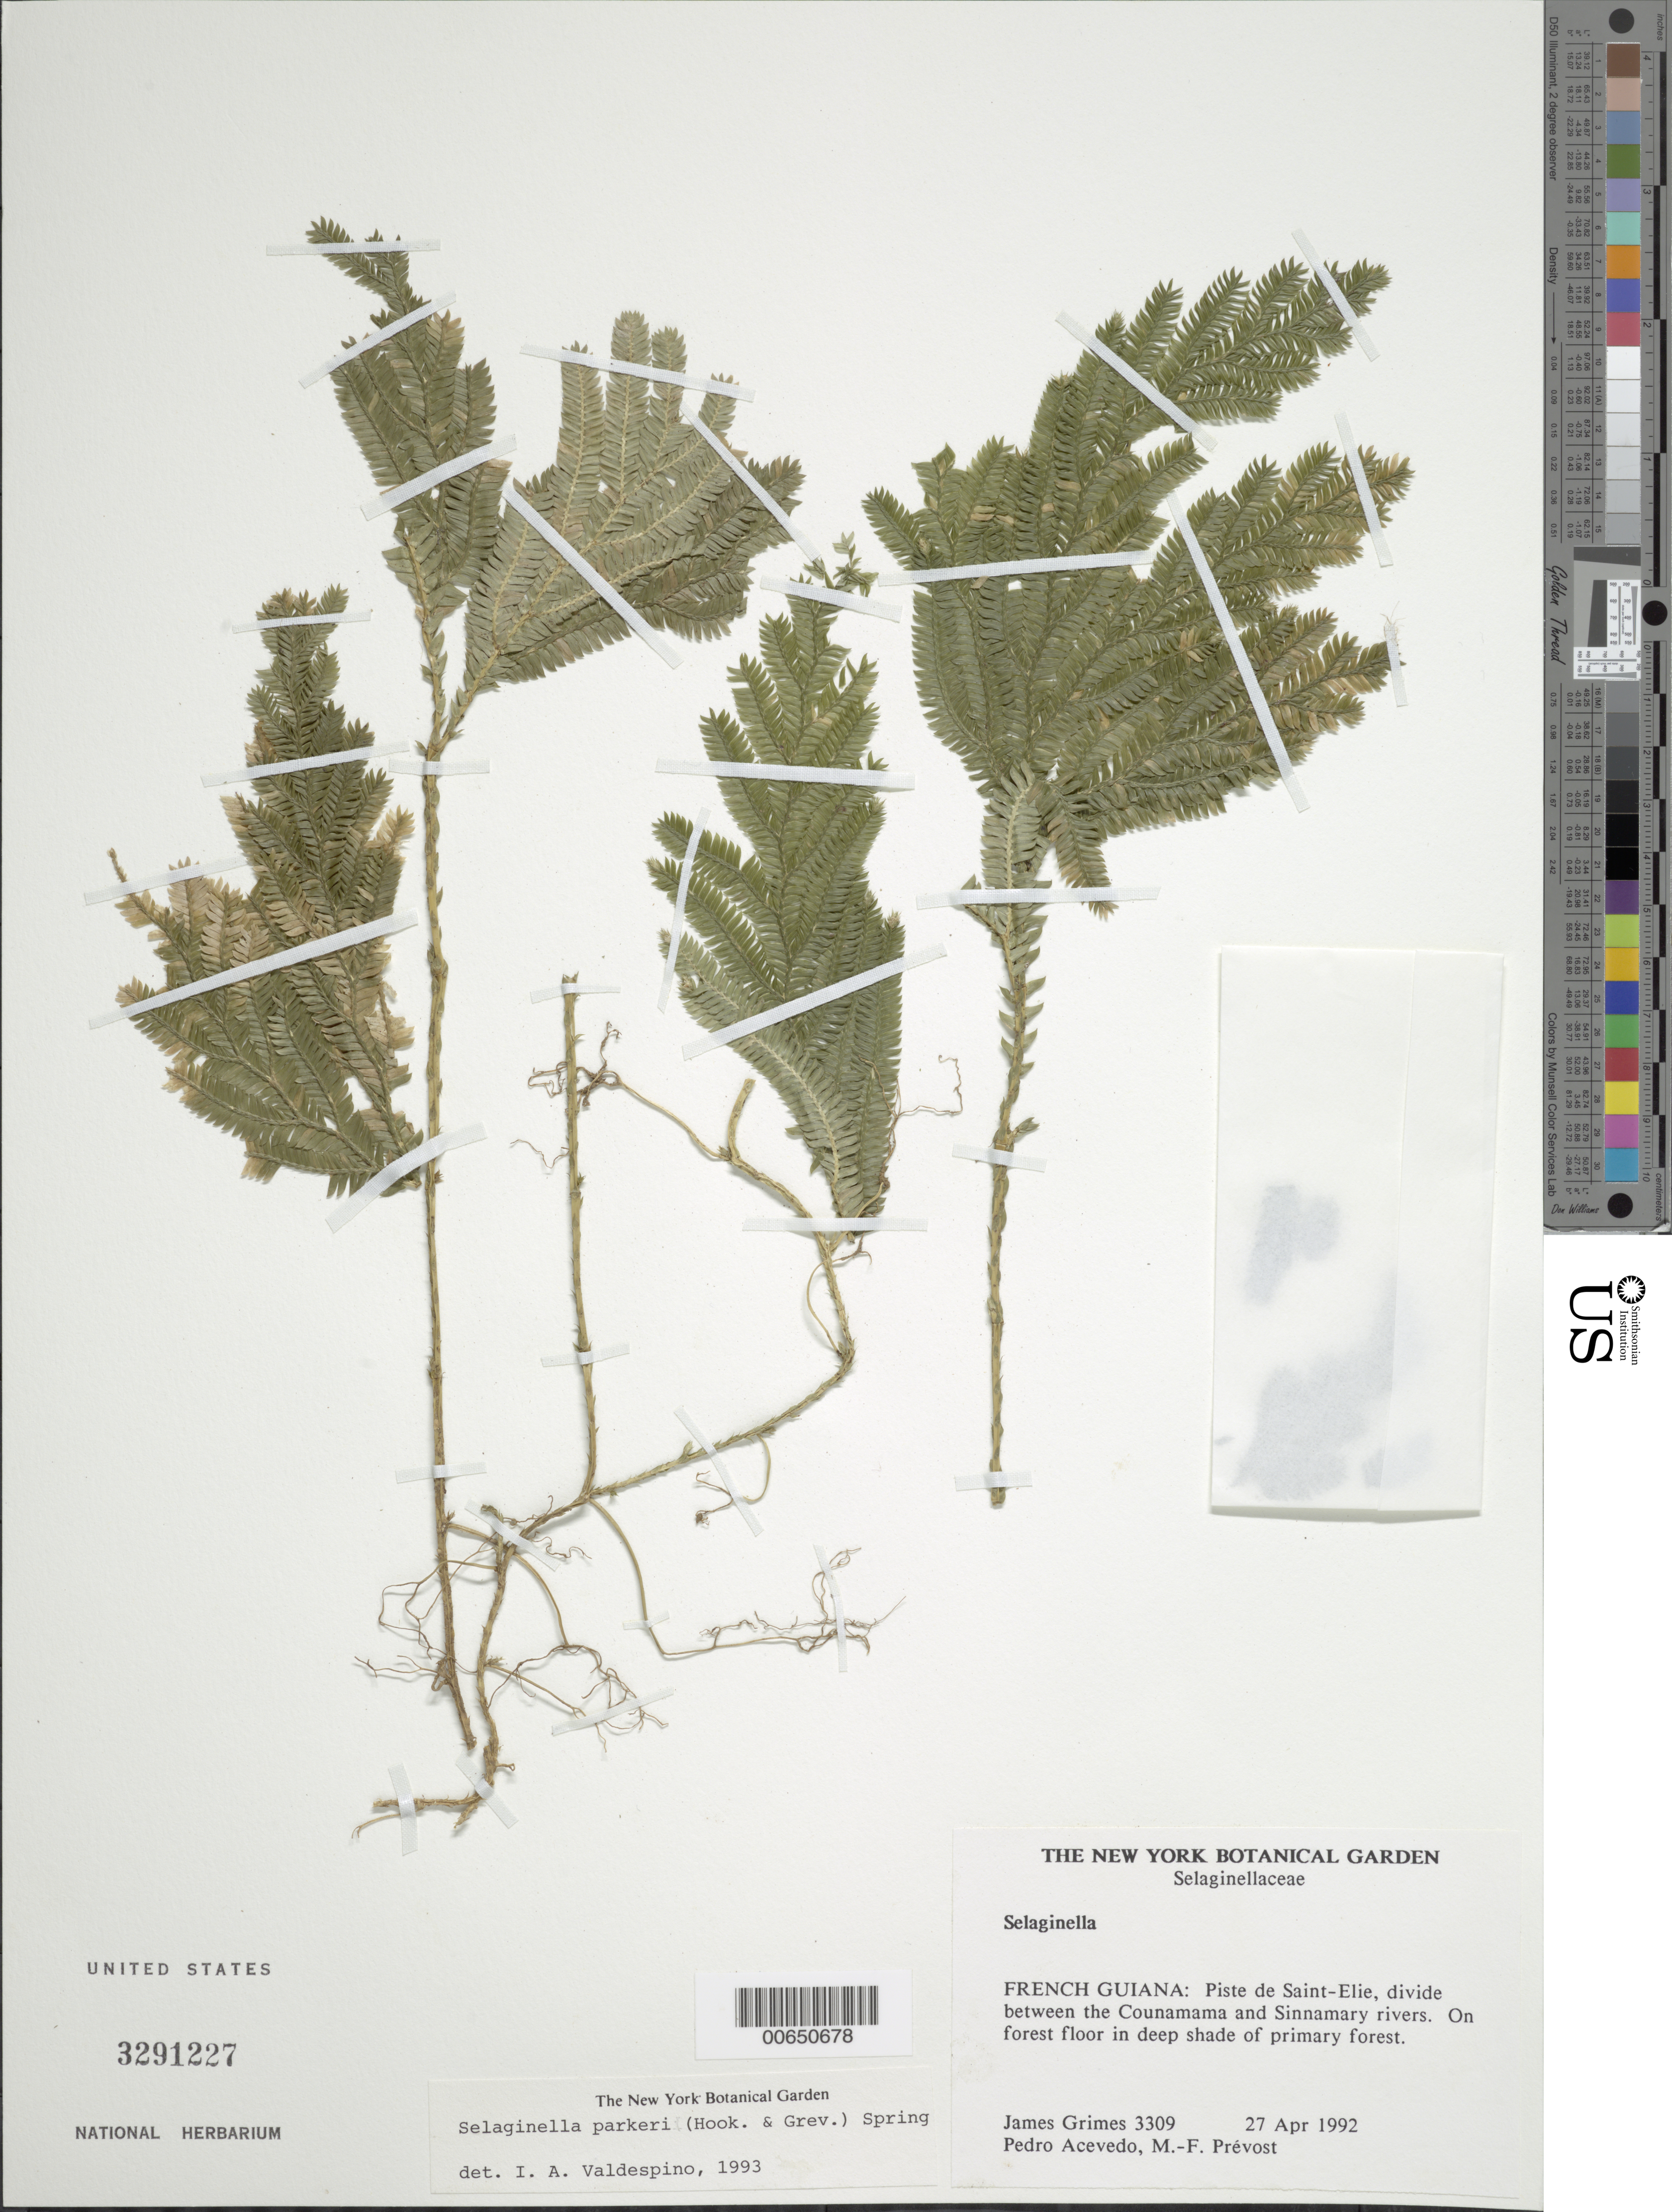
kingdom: Plantae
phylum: Tracheophyta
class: Lycopodiopsida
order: Selaginellales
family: Selaginellaceae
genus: Selaginella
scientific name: Selaginella parkeri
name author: (Hook. & Grev.) Spring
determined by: Valdespino, I. A., (PMA), Universidad de Panama (PANAMA)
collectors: J. Grimes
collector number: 3309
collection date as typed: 27-Apr-92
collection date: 1992-04-27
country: French Guiana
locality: Piste de Saint-Élie, interfleuve Sinnamary-Counamama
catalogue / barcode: US 3291227